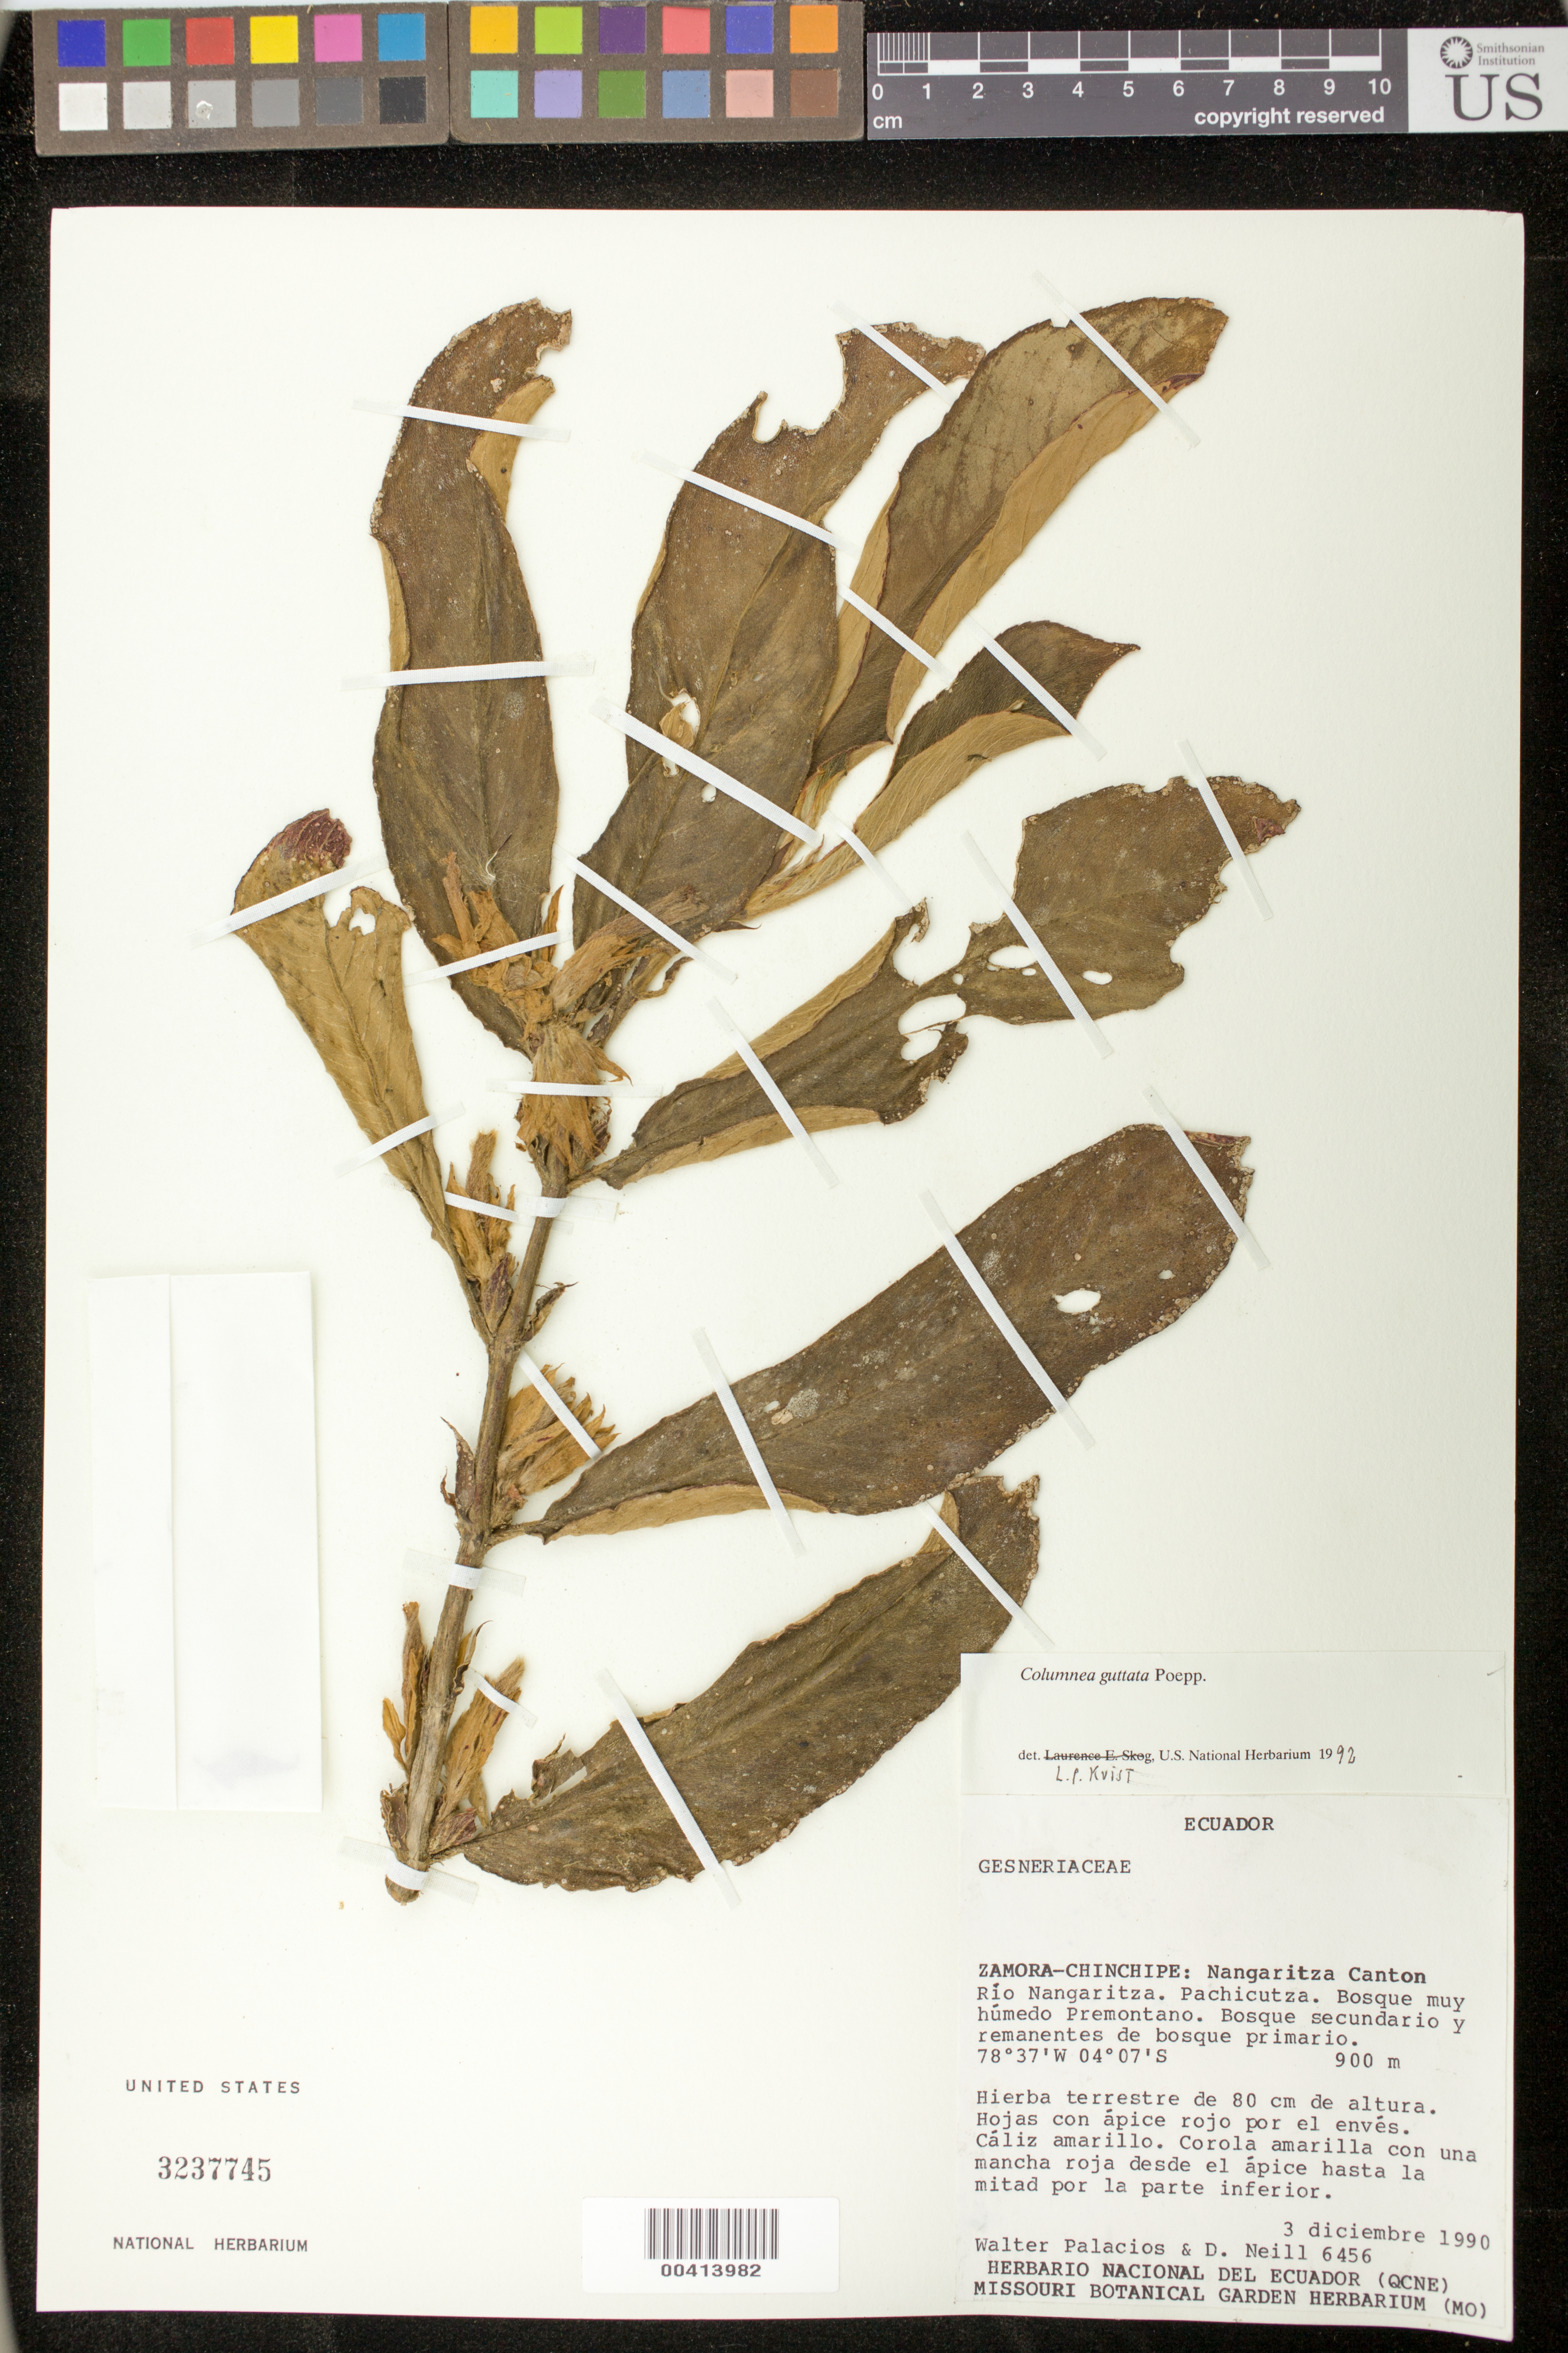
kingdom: Plantae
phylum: Tracheophyta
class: Magnoliopsida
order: Lamiales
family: Gesneriaceae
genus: Columnea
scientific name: Columnea guttata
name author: Poepp.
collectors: W. Palacios & D. A. Neill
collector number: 6456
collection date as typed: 03 Dec 1990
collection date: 1990-12-03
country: Ecuador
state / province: Zamora-Chinchipe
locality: Nangaritza Canton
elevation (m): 900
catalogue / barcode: US 3237745